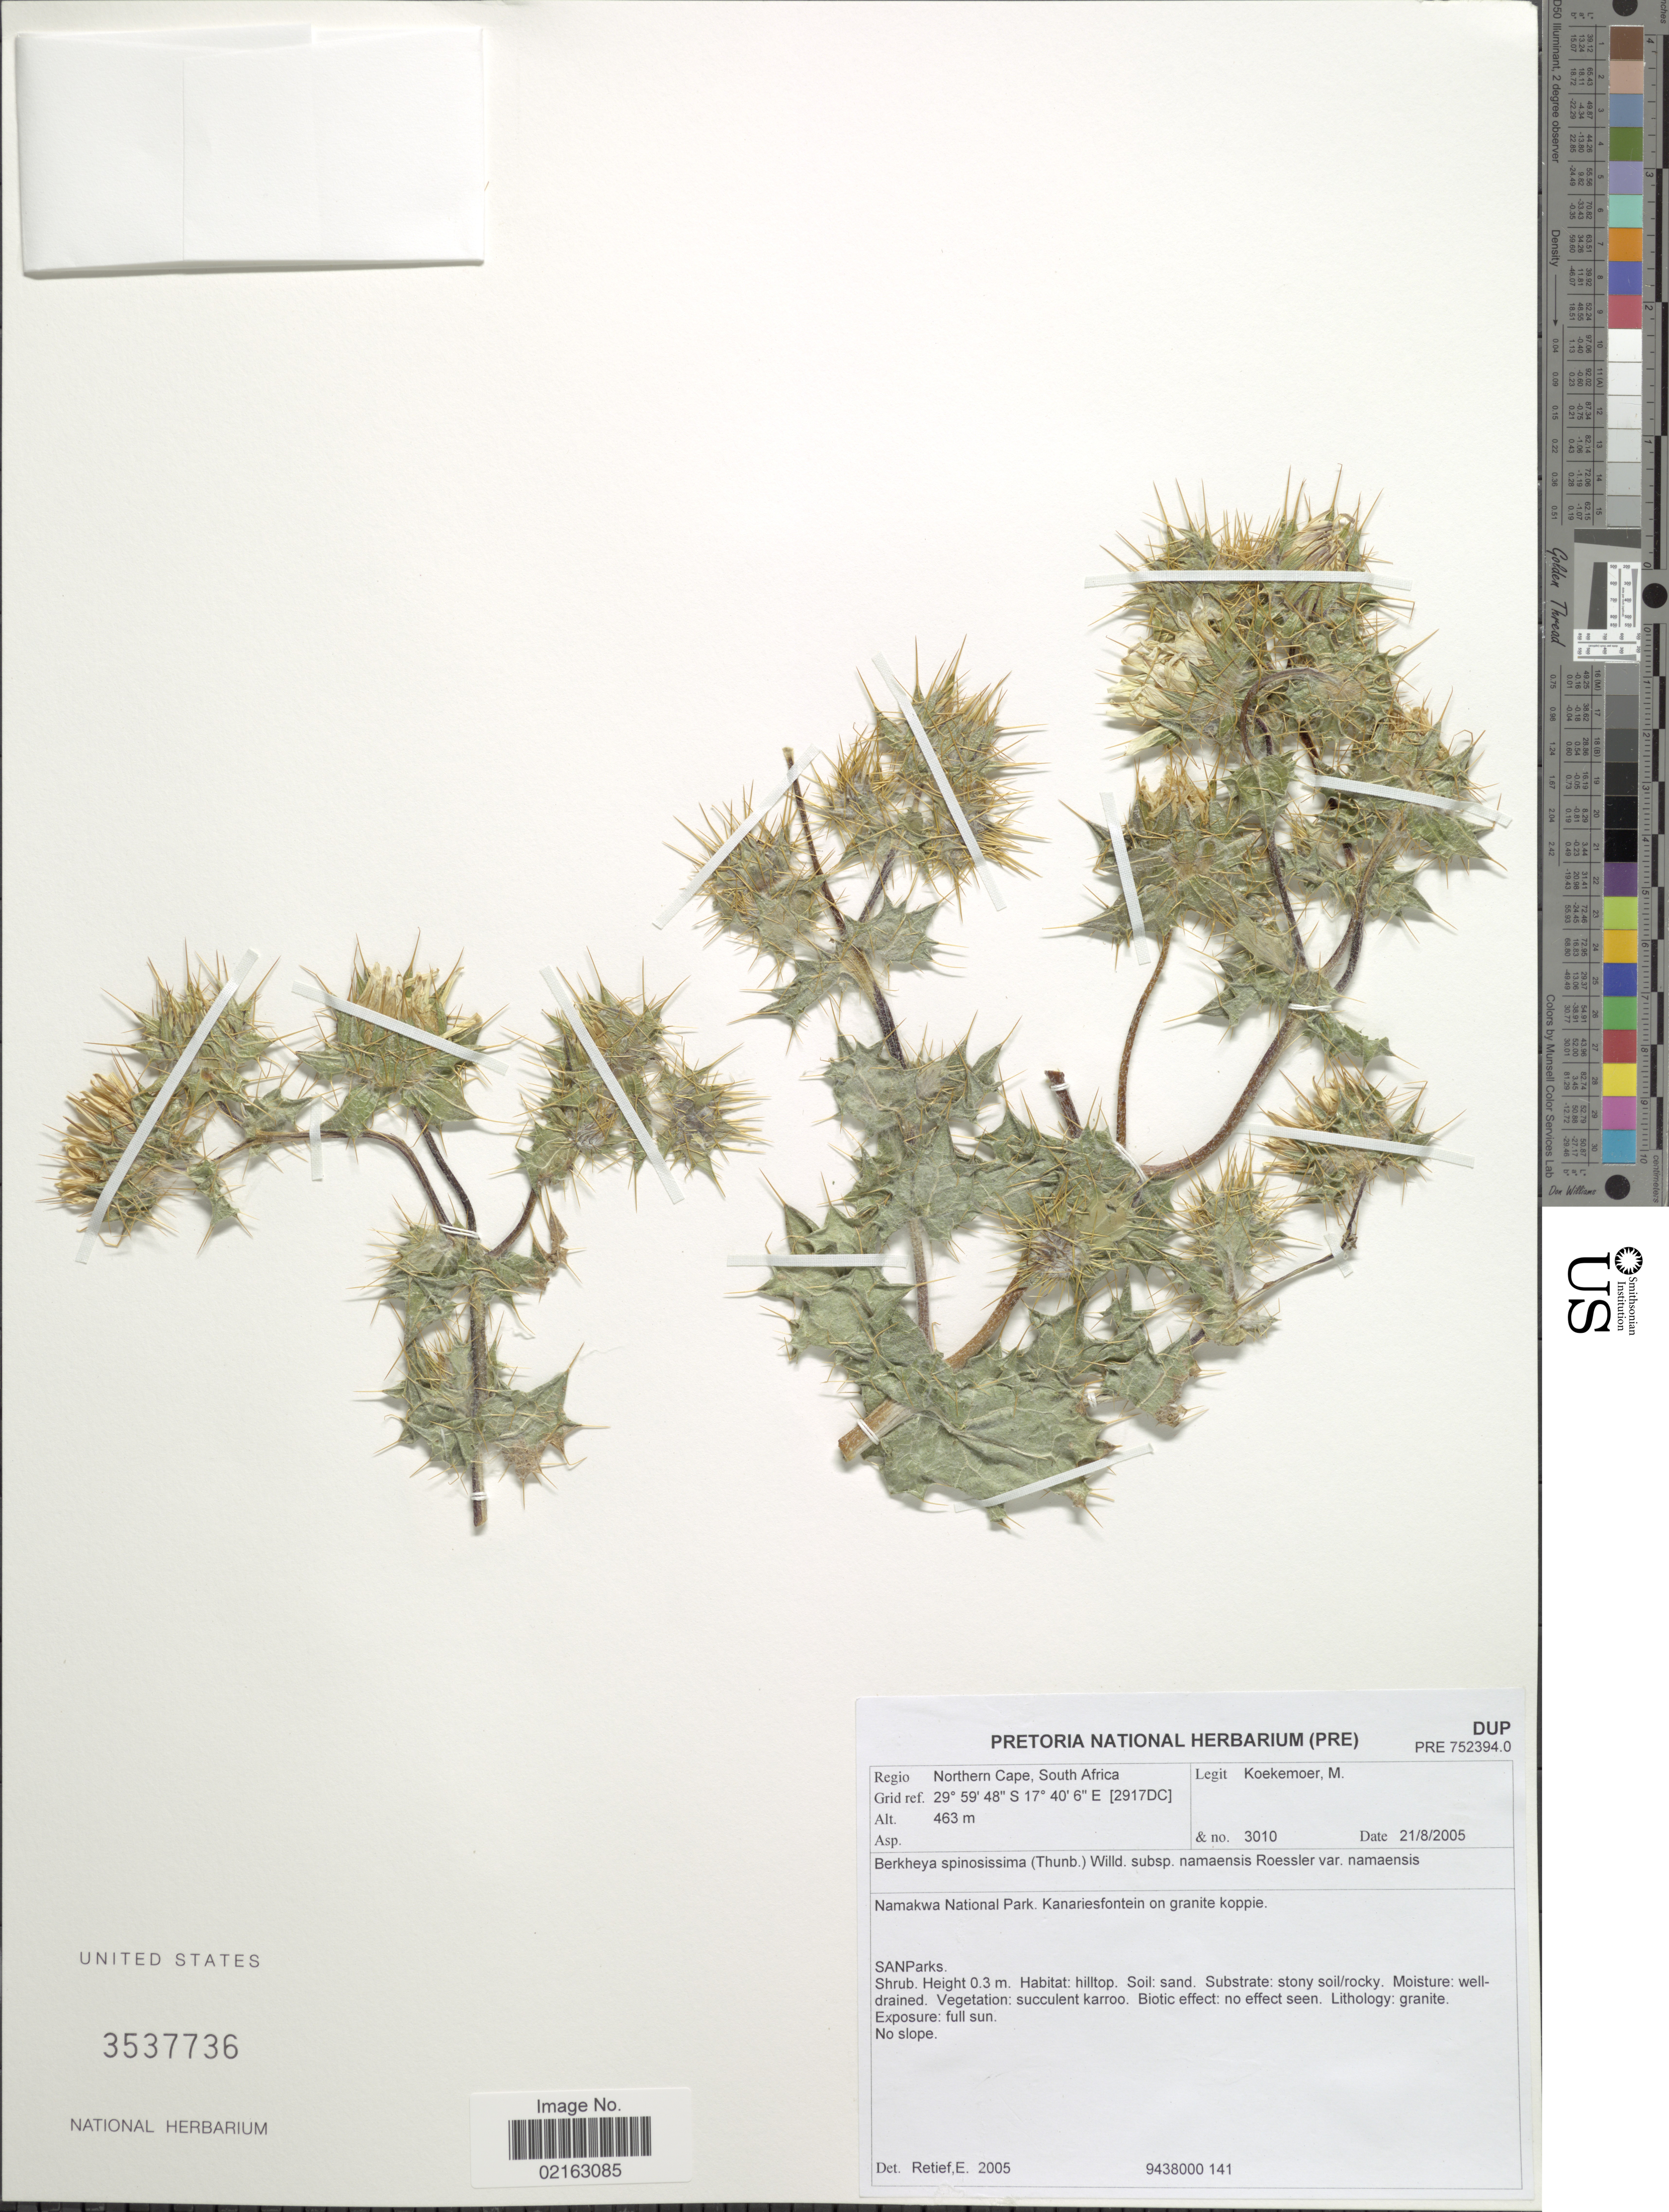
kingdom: Plantae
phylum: Tracheophyta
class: Magnoliopsida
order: Asterales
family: Asteraceae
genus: Berkheya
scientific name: Berkheya spinosissima subsp. namaenensis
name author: Roessler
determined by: Retief, E.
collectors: M. Koekemoer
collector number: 3010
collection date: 2005-08-21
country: South Africa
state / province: Northern Cape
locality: Northern Cape, South Africa. Namakwa National Park. Kanariesfontein on granite koppie.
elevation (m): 463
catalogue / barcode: US 3537736